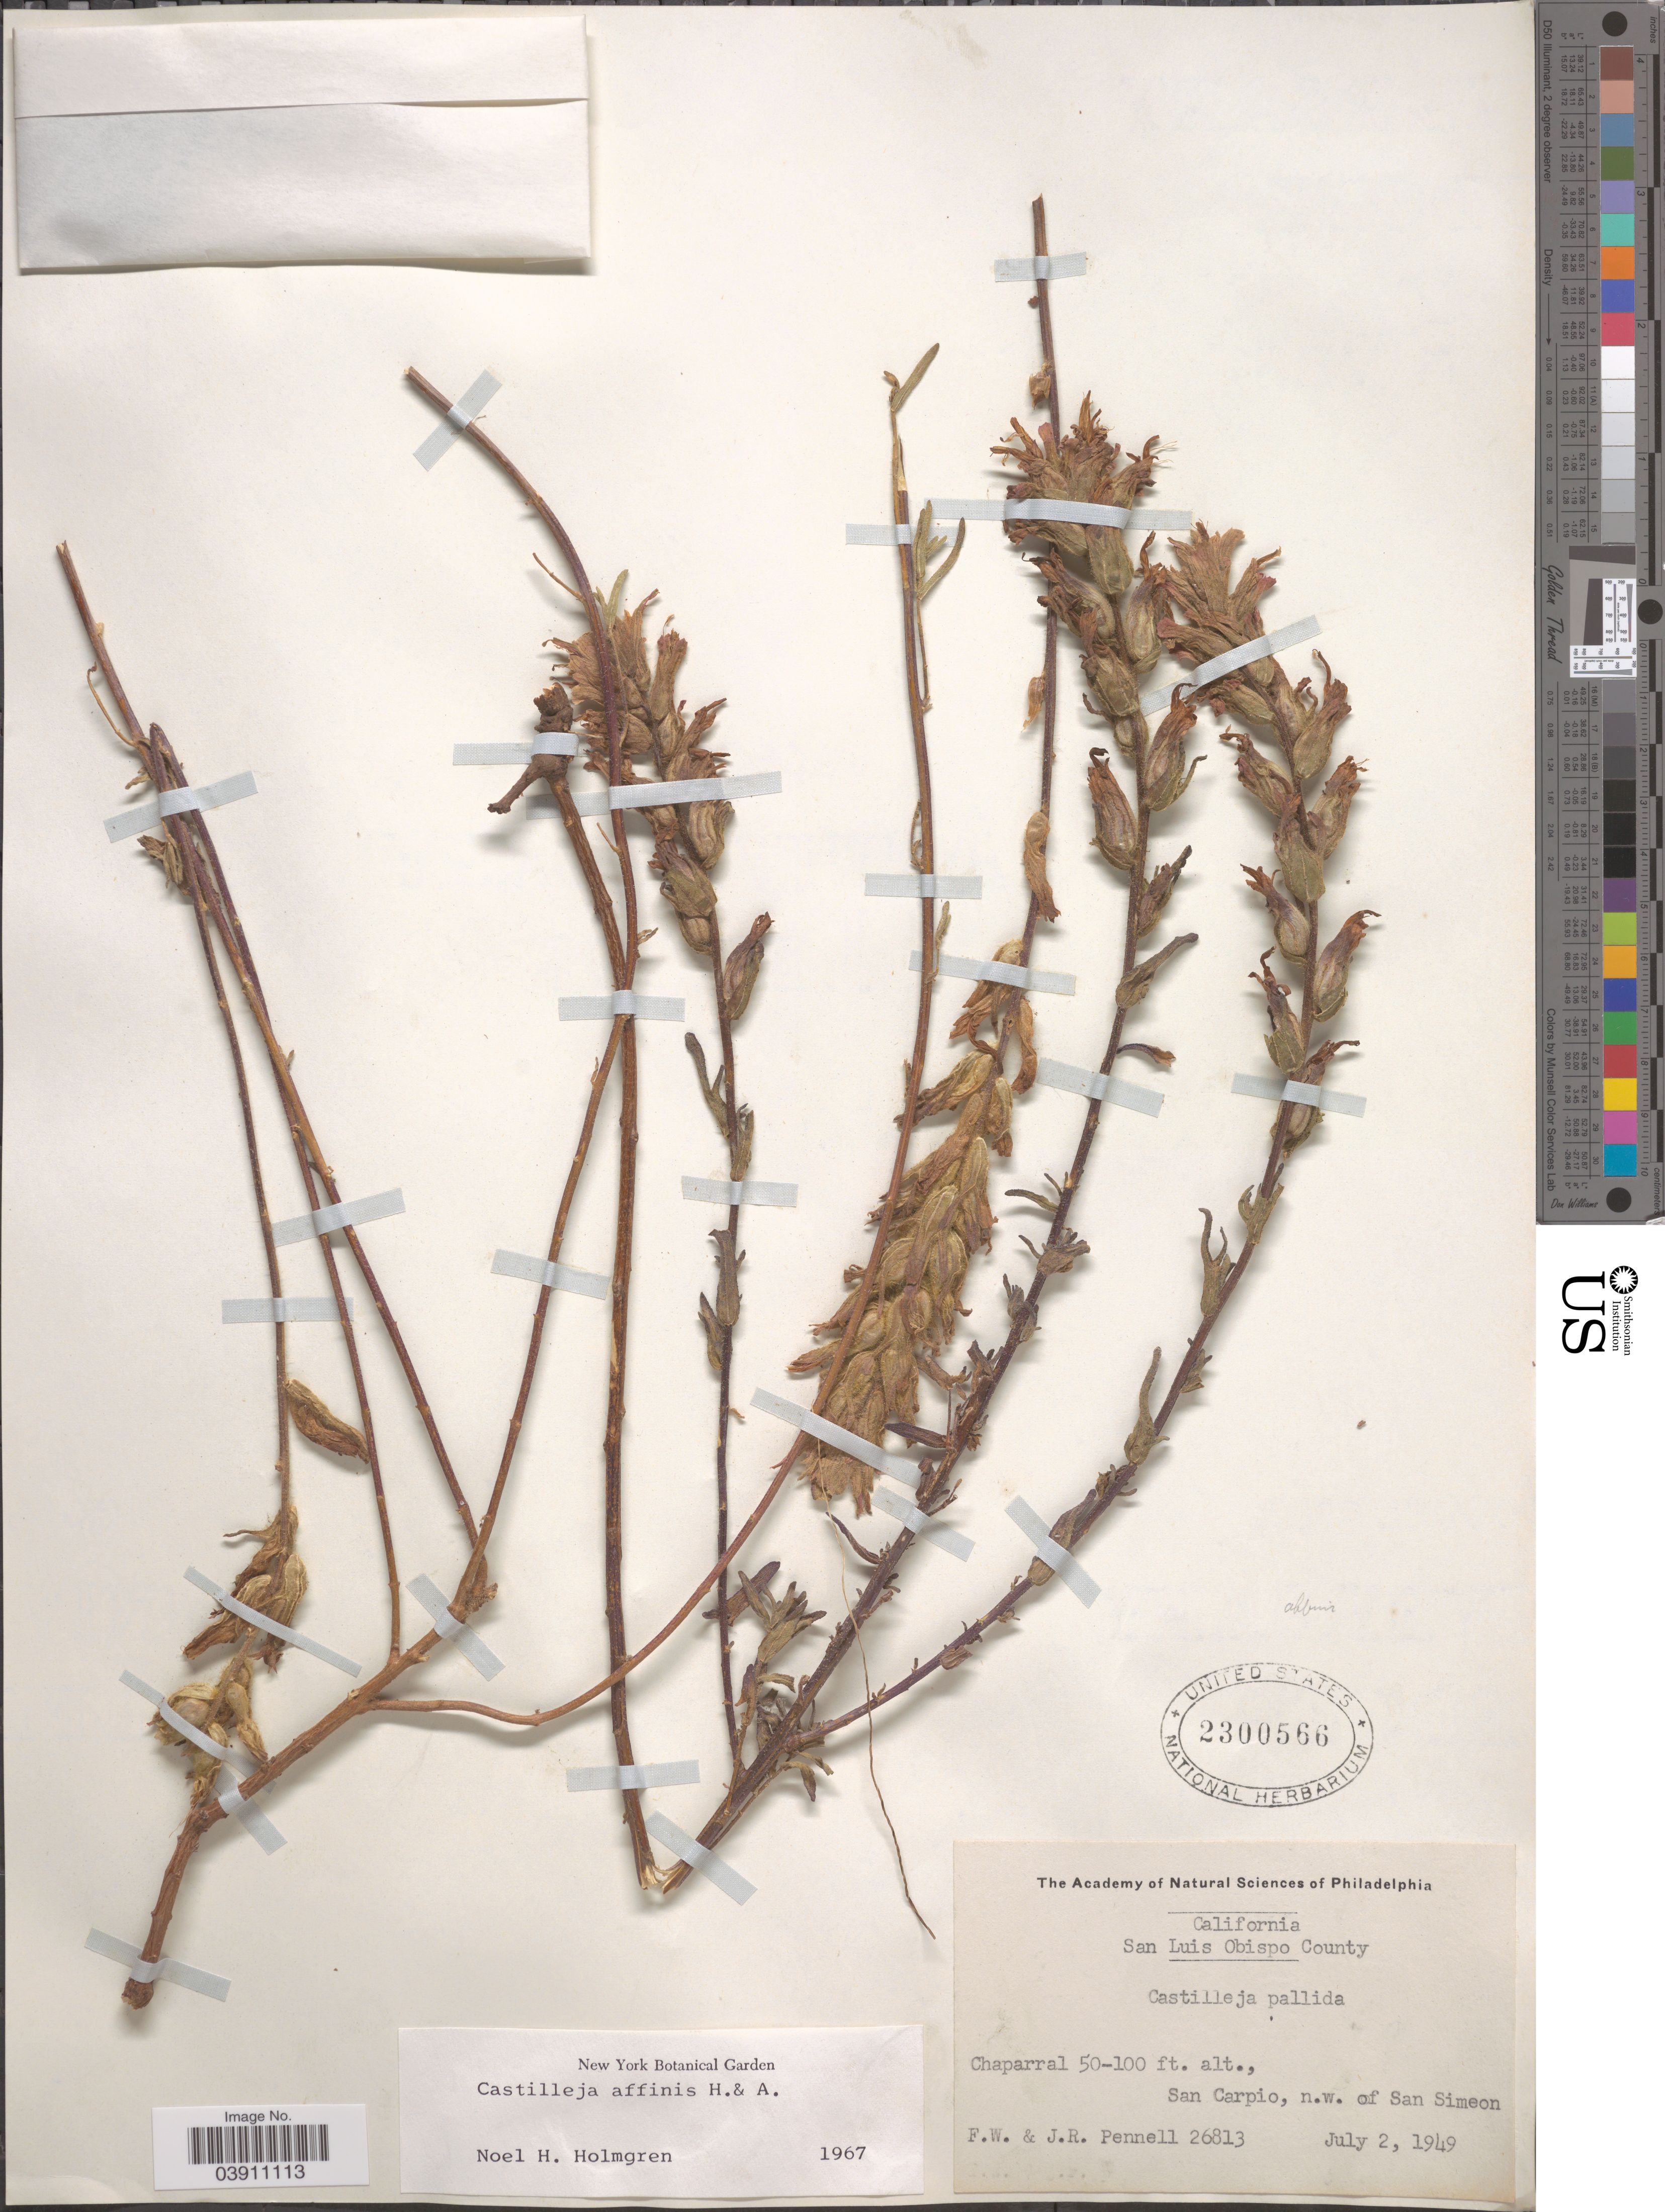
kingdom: Plantae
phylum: Tracheophyta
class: Magnoliopsida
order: Lamiales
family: Orobanchaceae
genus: Castilleja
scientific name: Castilleja affinis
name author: Hook. & Arn.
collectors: F. W. Pennell & J. Pennell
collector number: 26813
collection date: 1949-07-02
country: United States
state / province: California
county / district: San Luis Obispo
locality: San Luis Obispo County. San Carpio, n.w. of San Simeon.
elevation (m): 15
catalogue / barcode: US 2300566